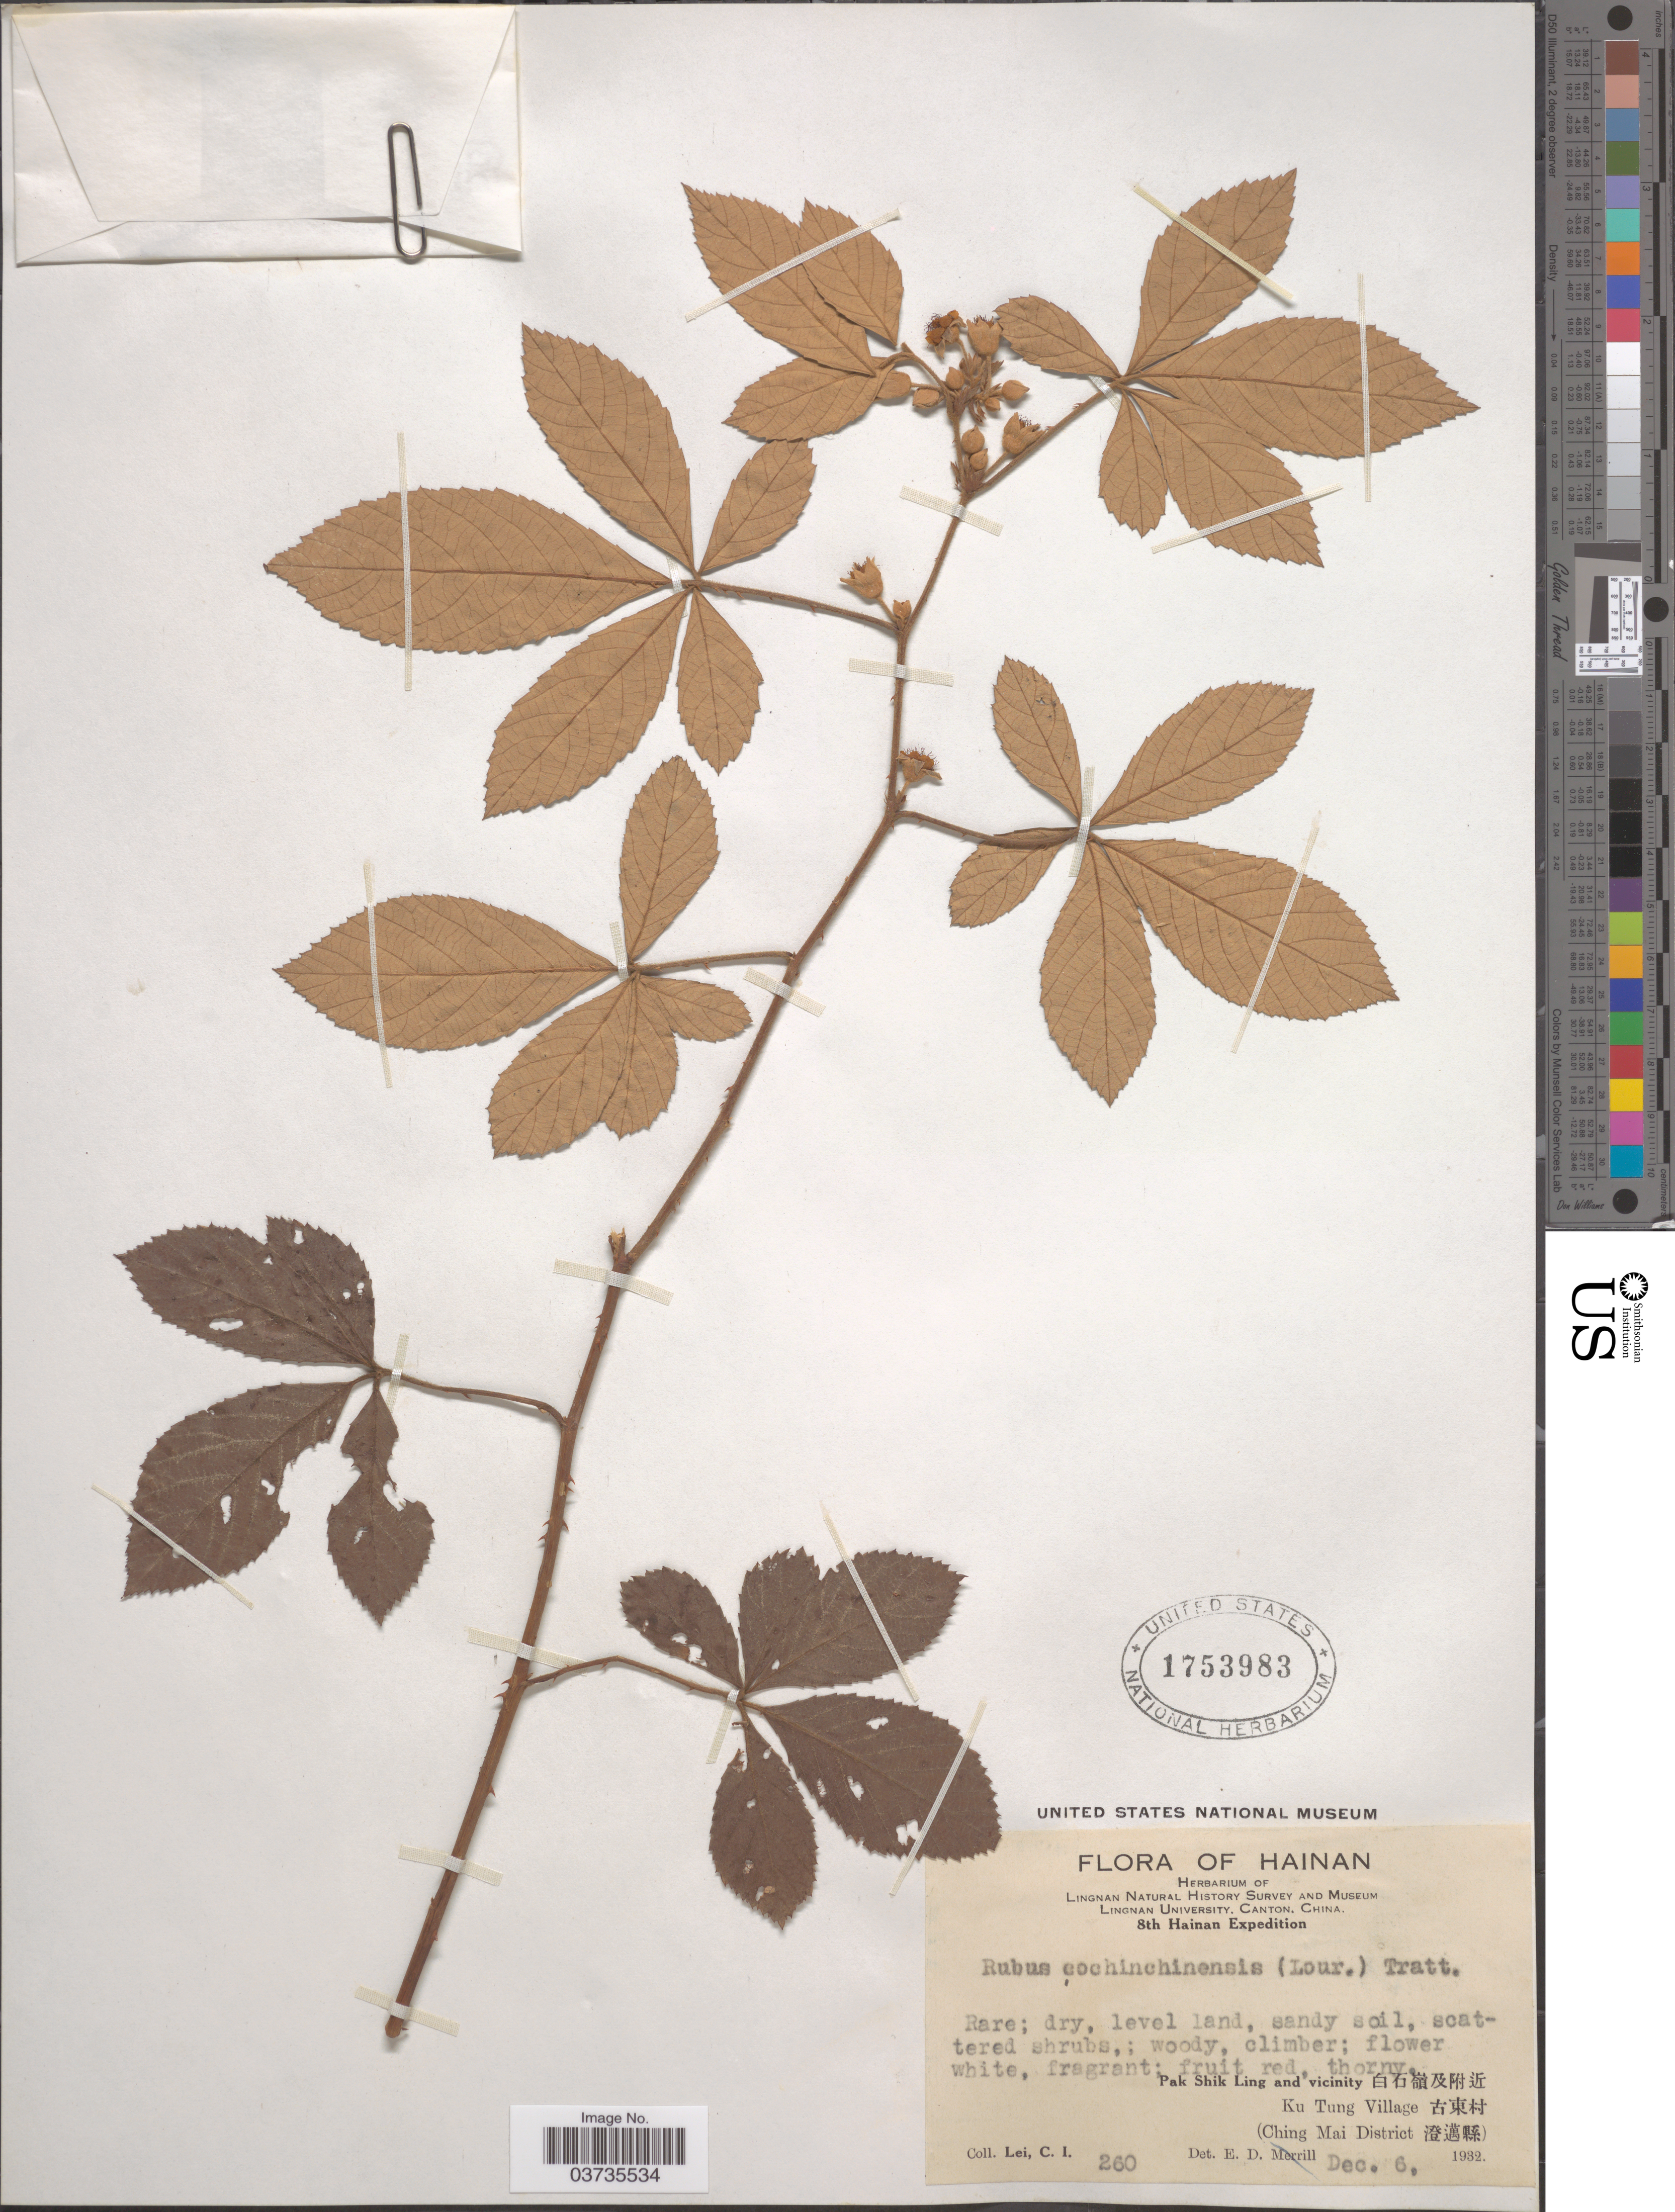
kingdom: Plantae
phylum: Tracheophyta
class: Magnoliopsida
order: Rosales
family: Rosaceae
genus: Rubus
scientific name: Rubus cochinchinensis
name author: Tratt.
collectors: C. I. Lei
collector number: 260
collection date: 1932-12-06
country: China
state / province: Hainan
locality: Pak Shik Ling and vicinity X. Ku Tung Village X. (Ching Mai District X).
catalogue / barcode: US 1753983